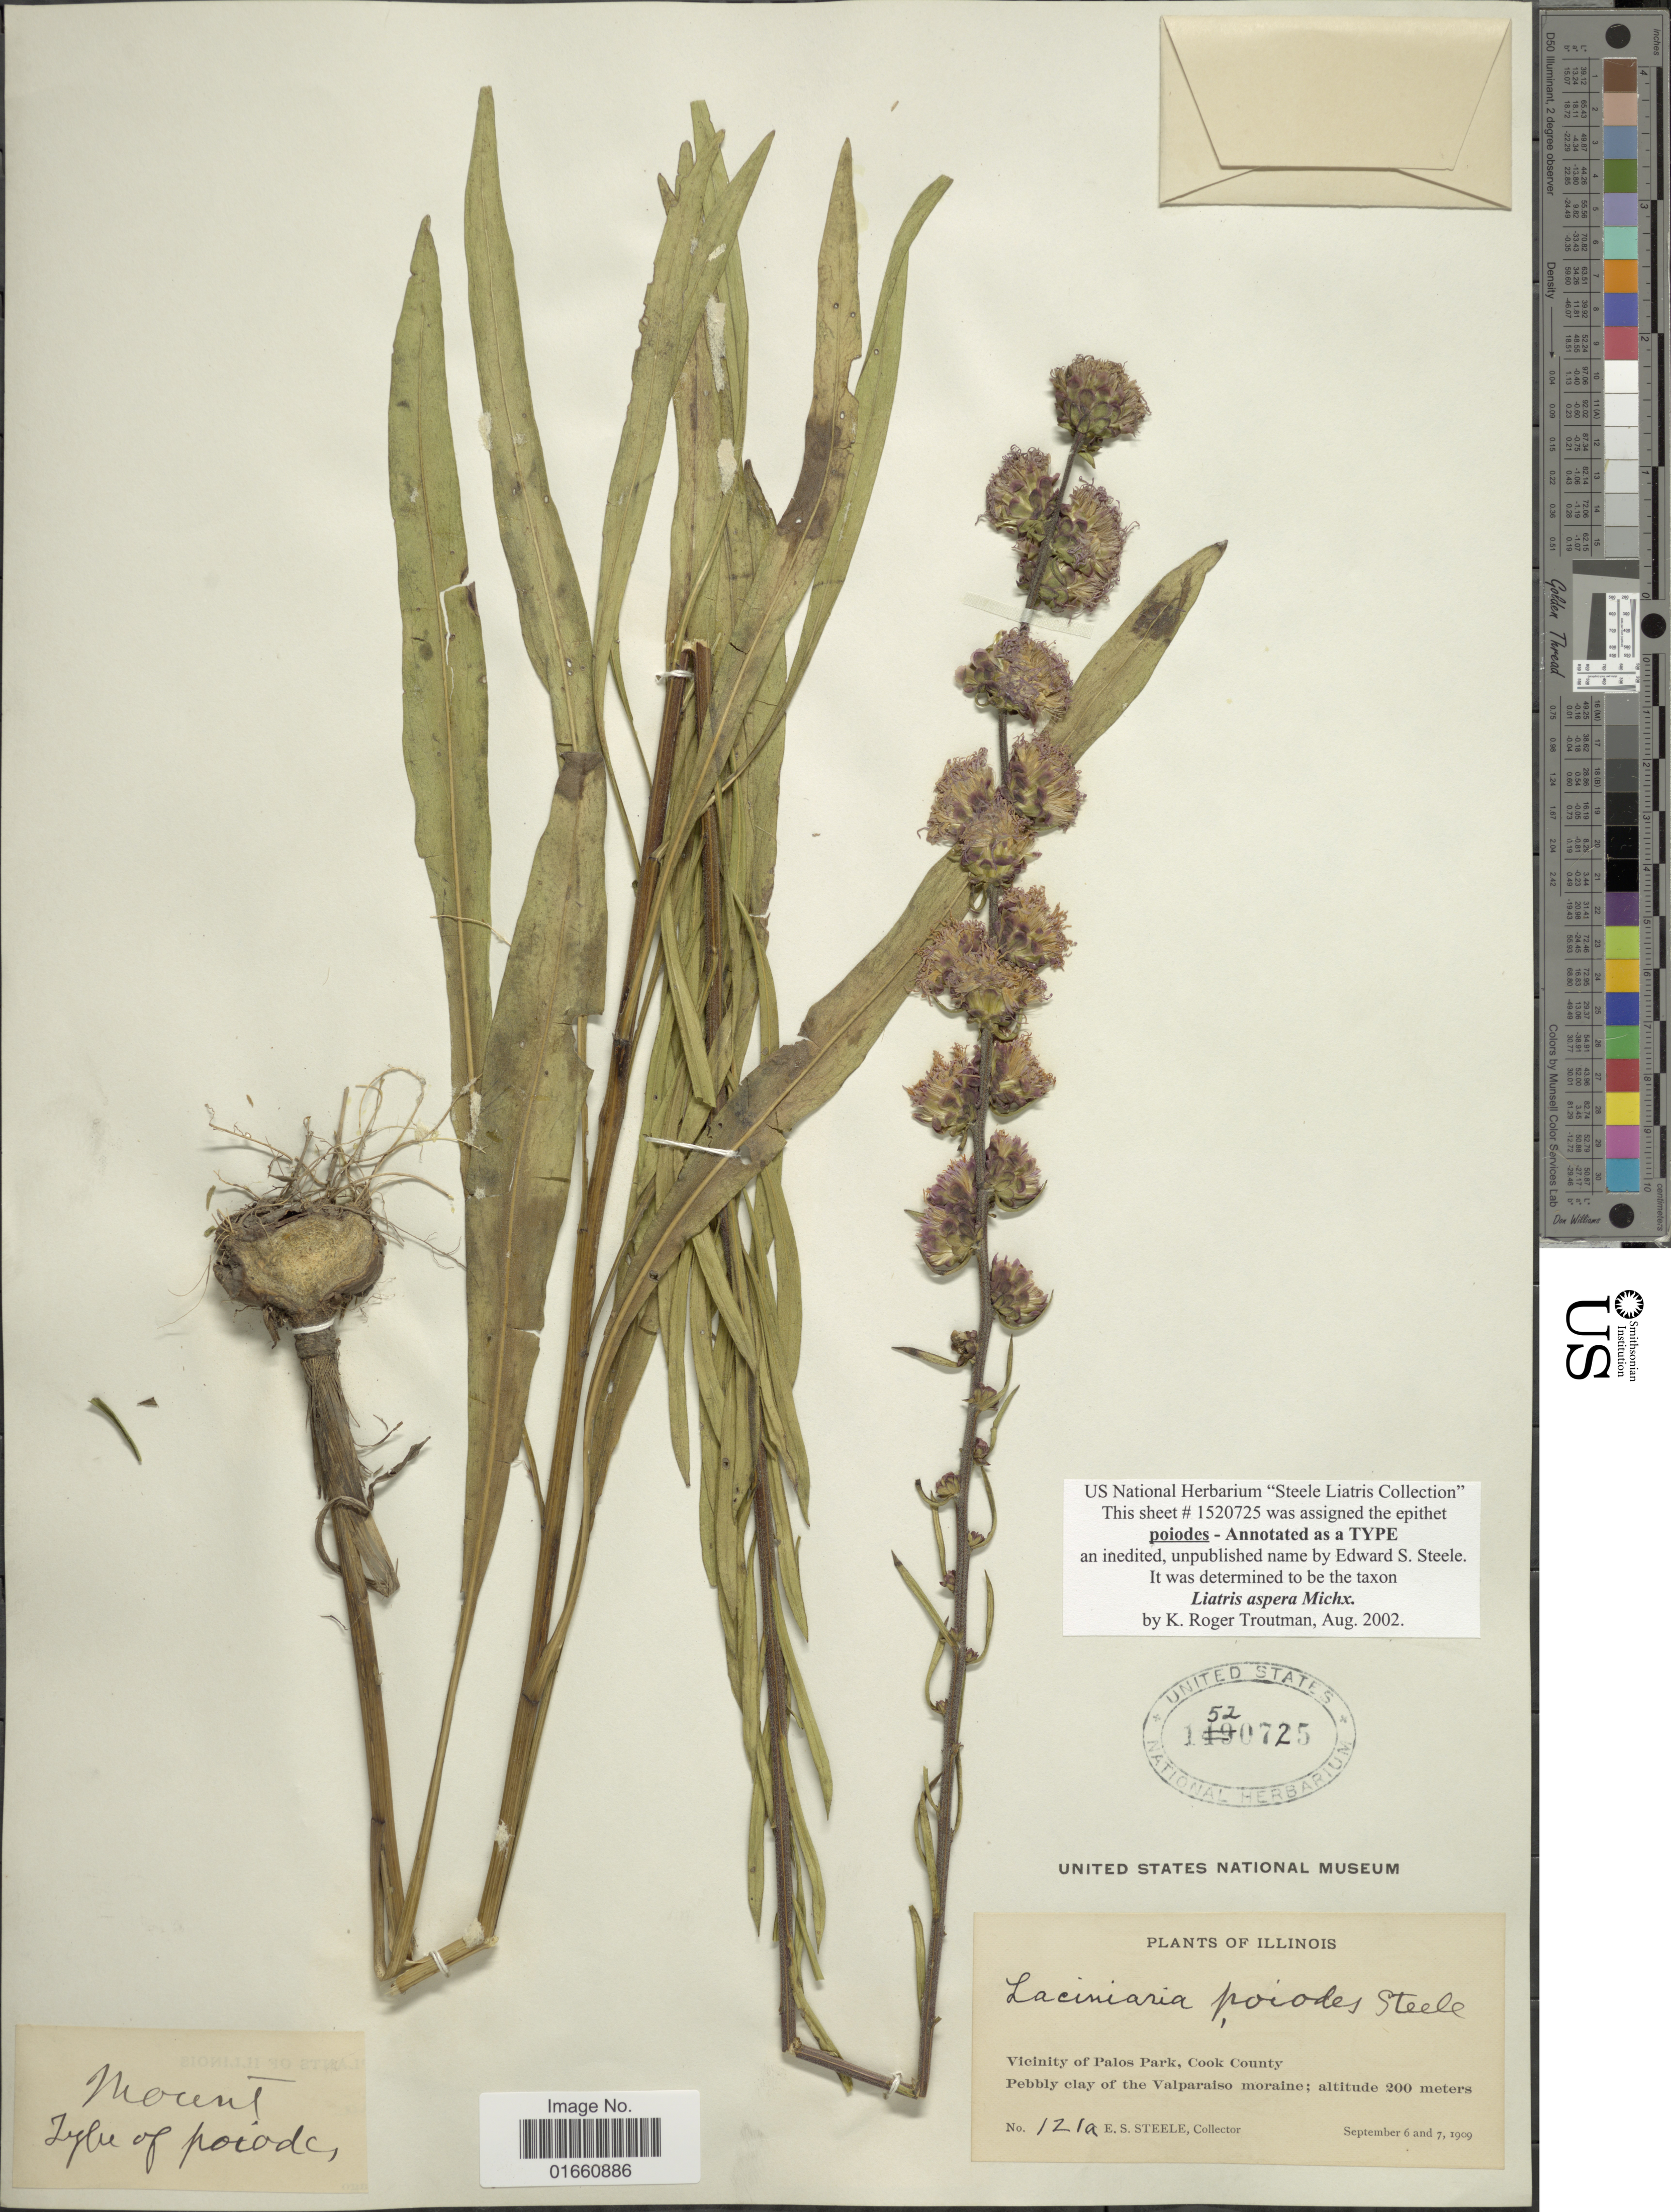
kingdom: Plantae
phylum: Tracheophyta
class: Magnoliopsida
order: Asterales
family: Asteraceae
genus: Liatris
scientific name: Liatris aspera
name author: Michx.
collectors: E. Steele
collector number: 121a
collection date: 1909-09-06/1909-09-07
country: United States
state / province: Illinois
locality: Vicinity of Palos Park, Cook County, Pebbly caly of the Valparaiso moraine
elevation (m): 200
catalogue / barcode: US 1520725